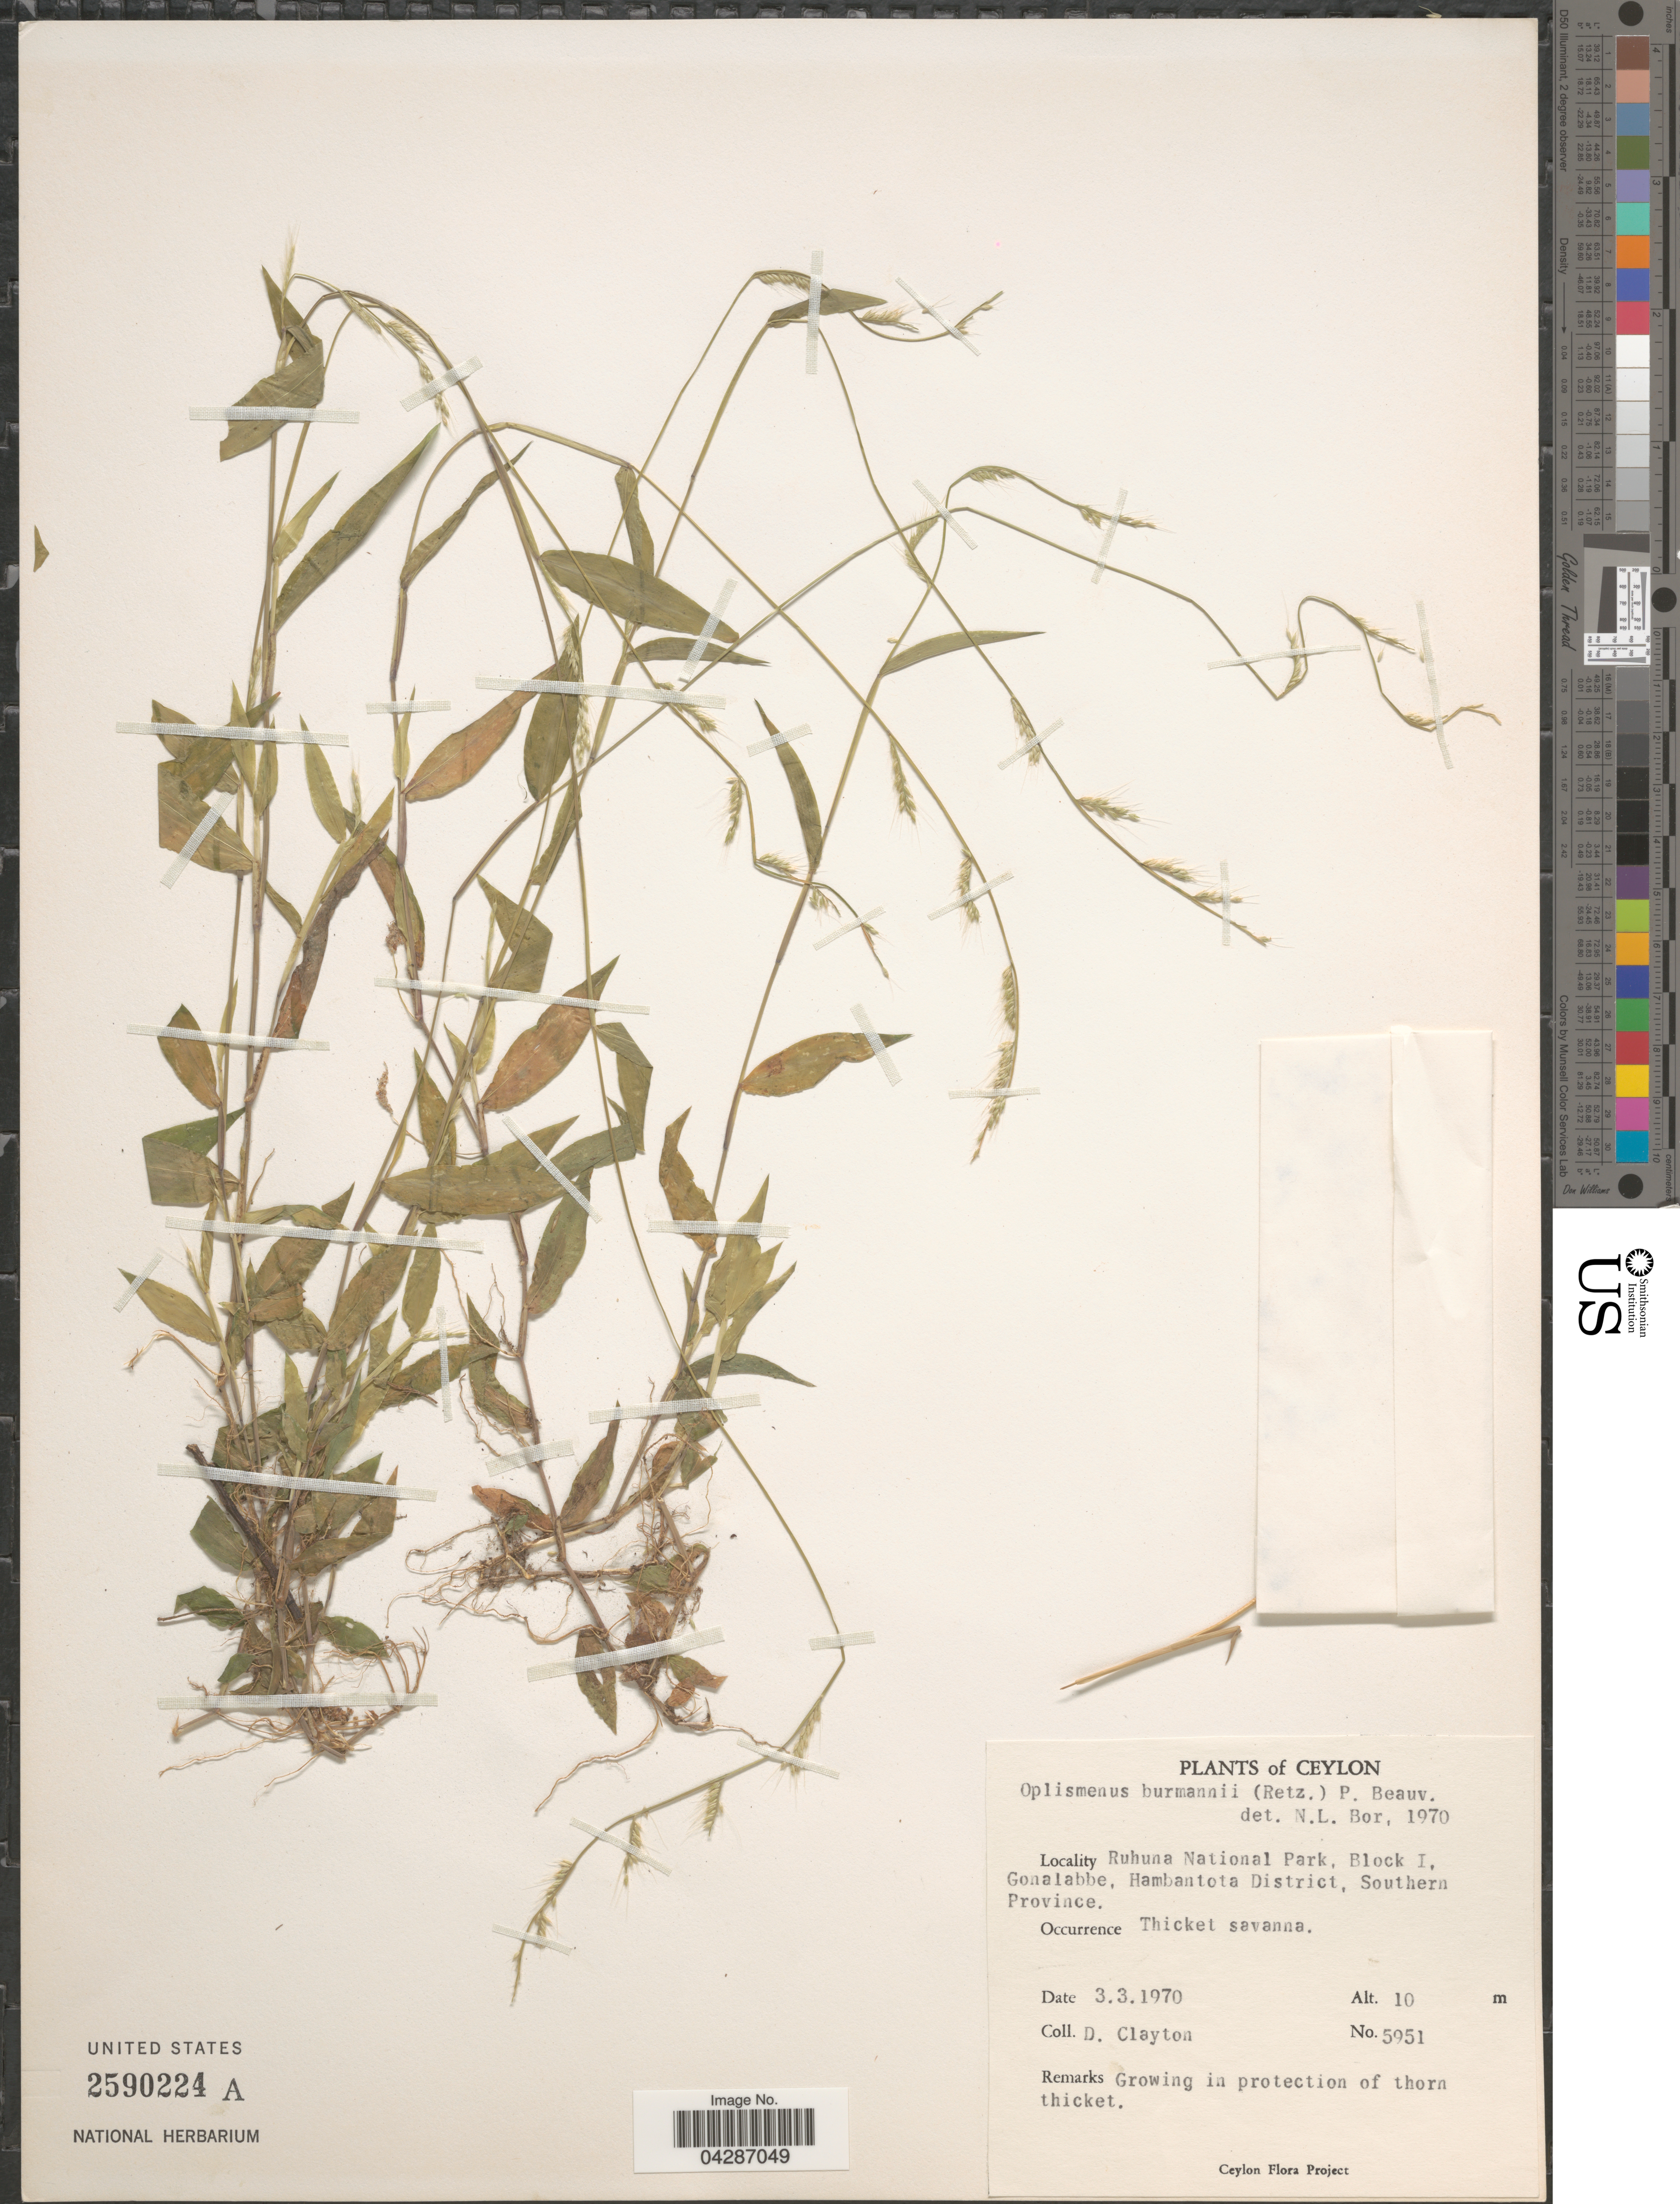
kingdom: Plantae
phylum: Tracheophyta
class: Liliopsida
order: Poales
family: Poaceae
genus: Oplismenus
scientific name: Oplismenus burmannii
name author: (Retz.) P. Beauv.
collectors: D. Clayton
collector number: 5951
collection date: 1970-03-03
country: Sri Lanka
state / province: Southern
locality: Ceylon. Ruhuna National Park, Block I, Gonalabbe, Hambantota District, Southern Province.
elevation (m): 10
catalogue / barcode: US 2590224A